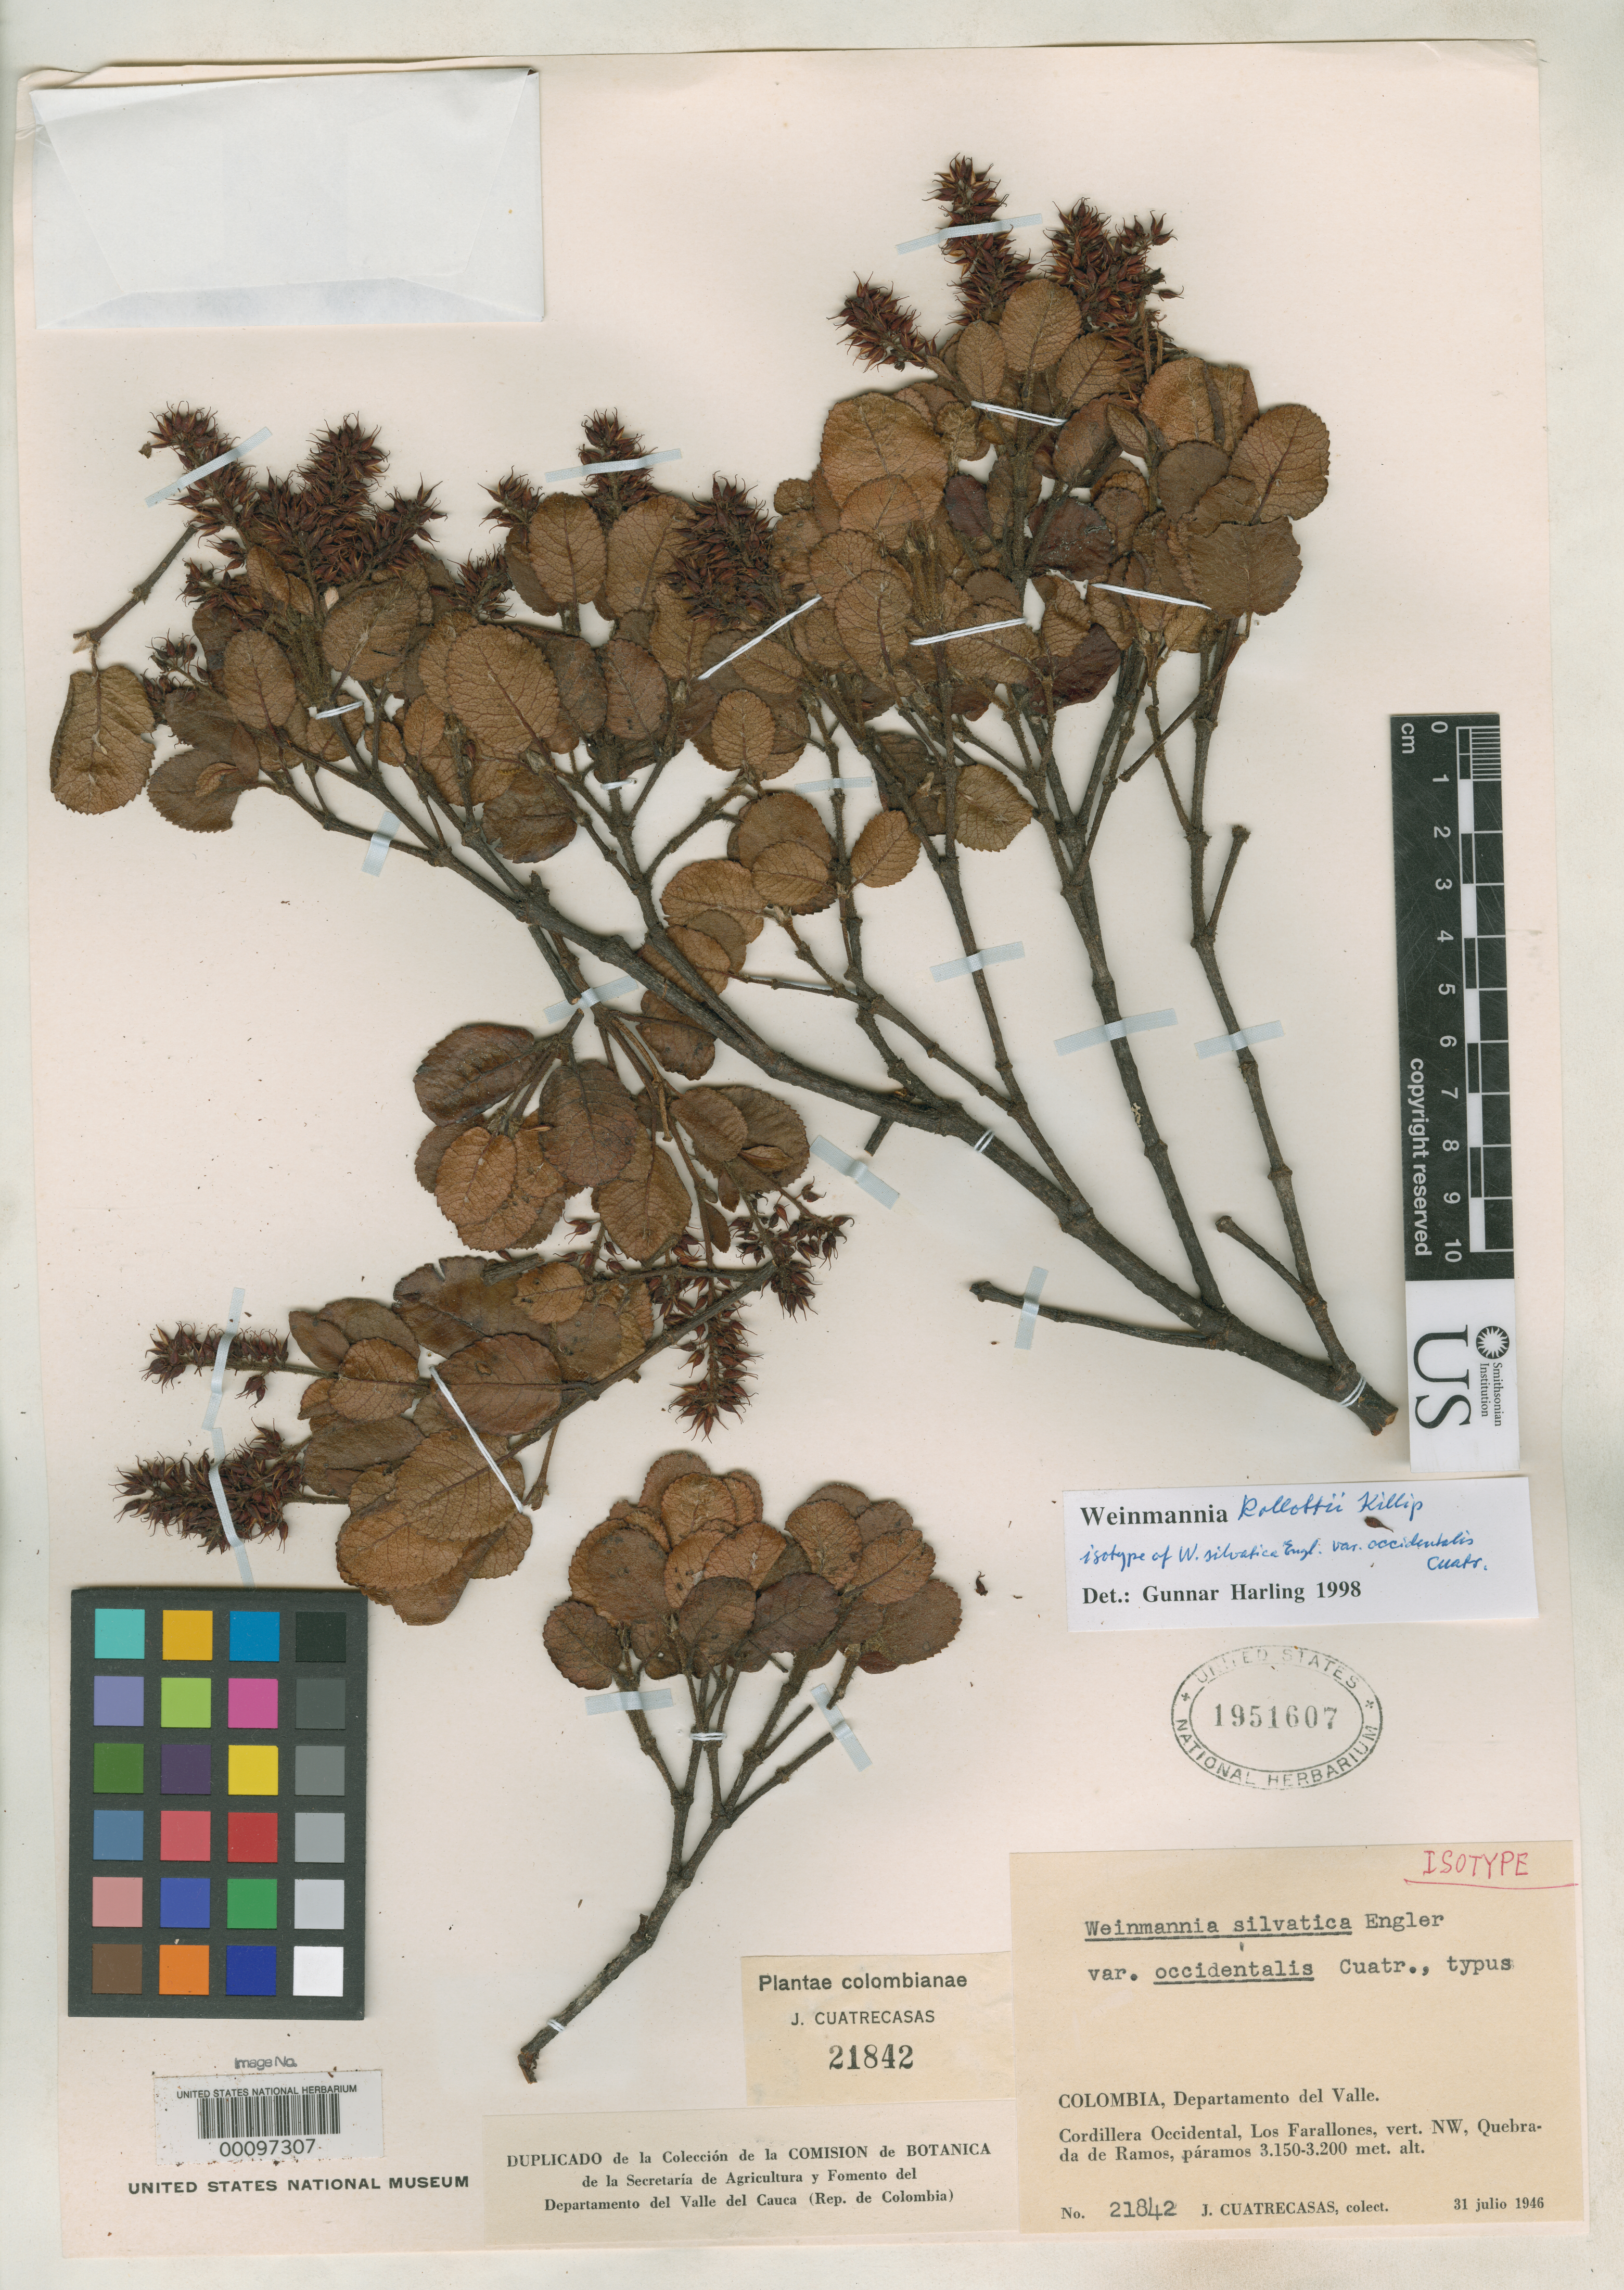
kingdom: Plantae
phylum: Tracheophyta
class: Magnoliopsida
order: Oxalidales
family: Cunoniaceae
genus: Weinmannia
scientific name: Weinmannia silvatica var. occidentalis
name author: Cuatrec.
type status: Isotype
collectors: J. Cuatrecasas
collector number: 21842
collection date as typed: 31 Jul 1946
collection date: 1946-07-31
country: Colombia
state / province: Valle del Cauca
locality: Cordillera Occidental, Los Farallones, Vert. NW, Quebrada da de Ramos.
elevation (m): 3150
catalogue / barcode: US 1951607